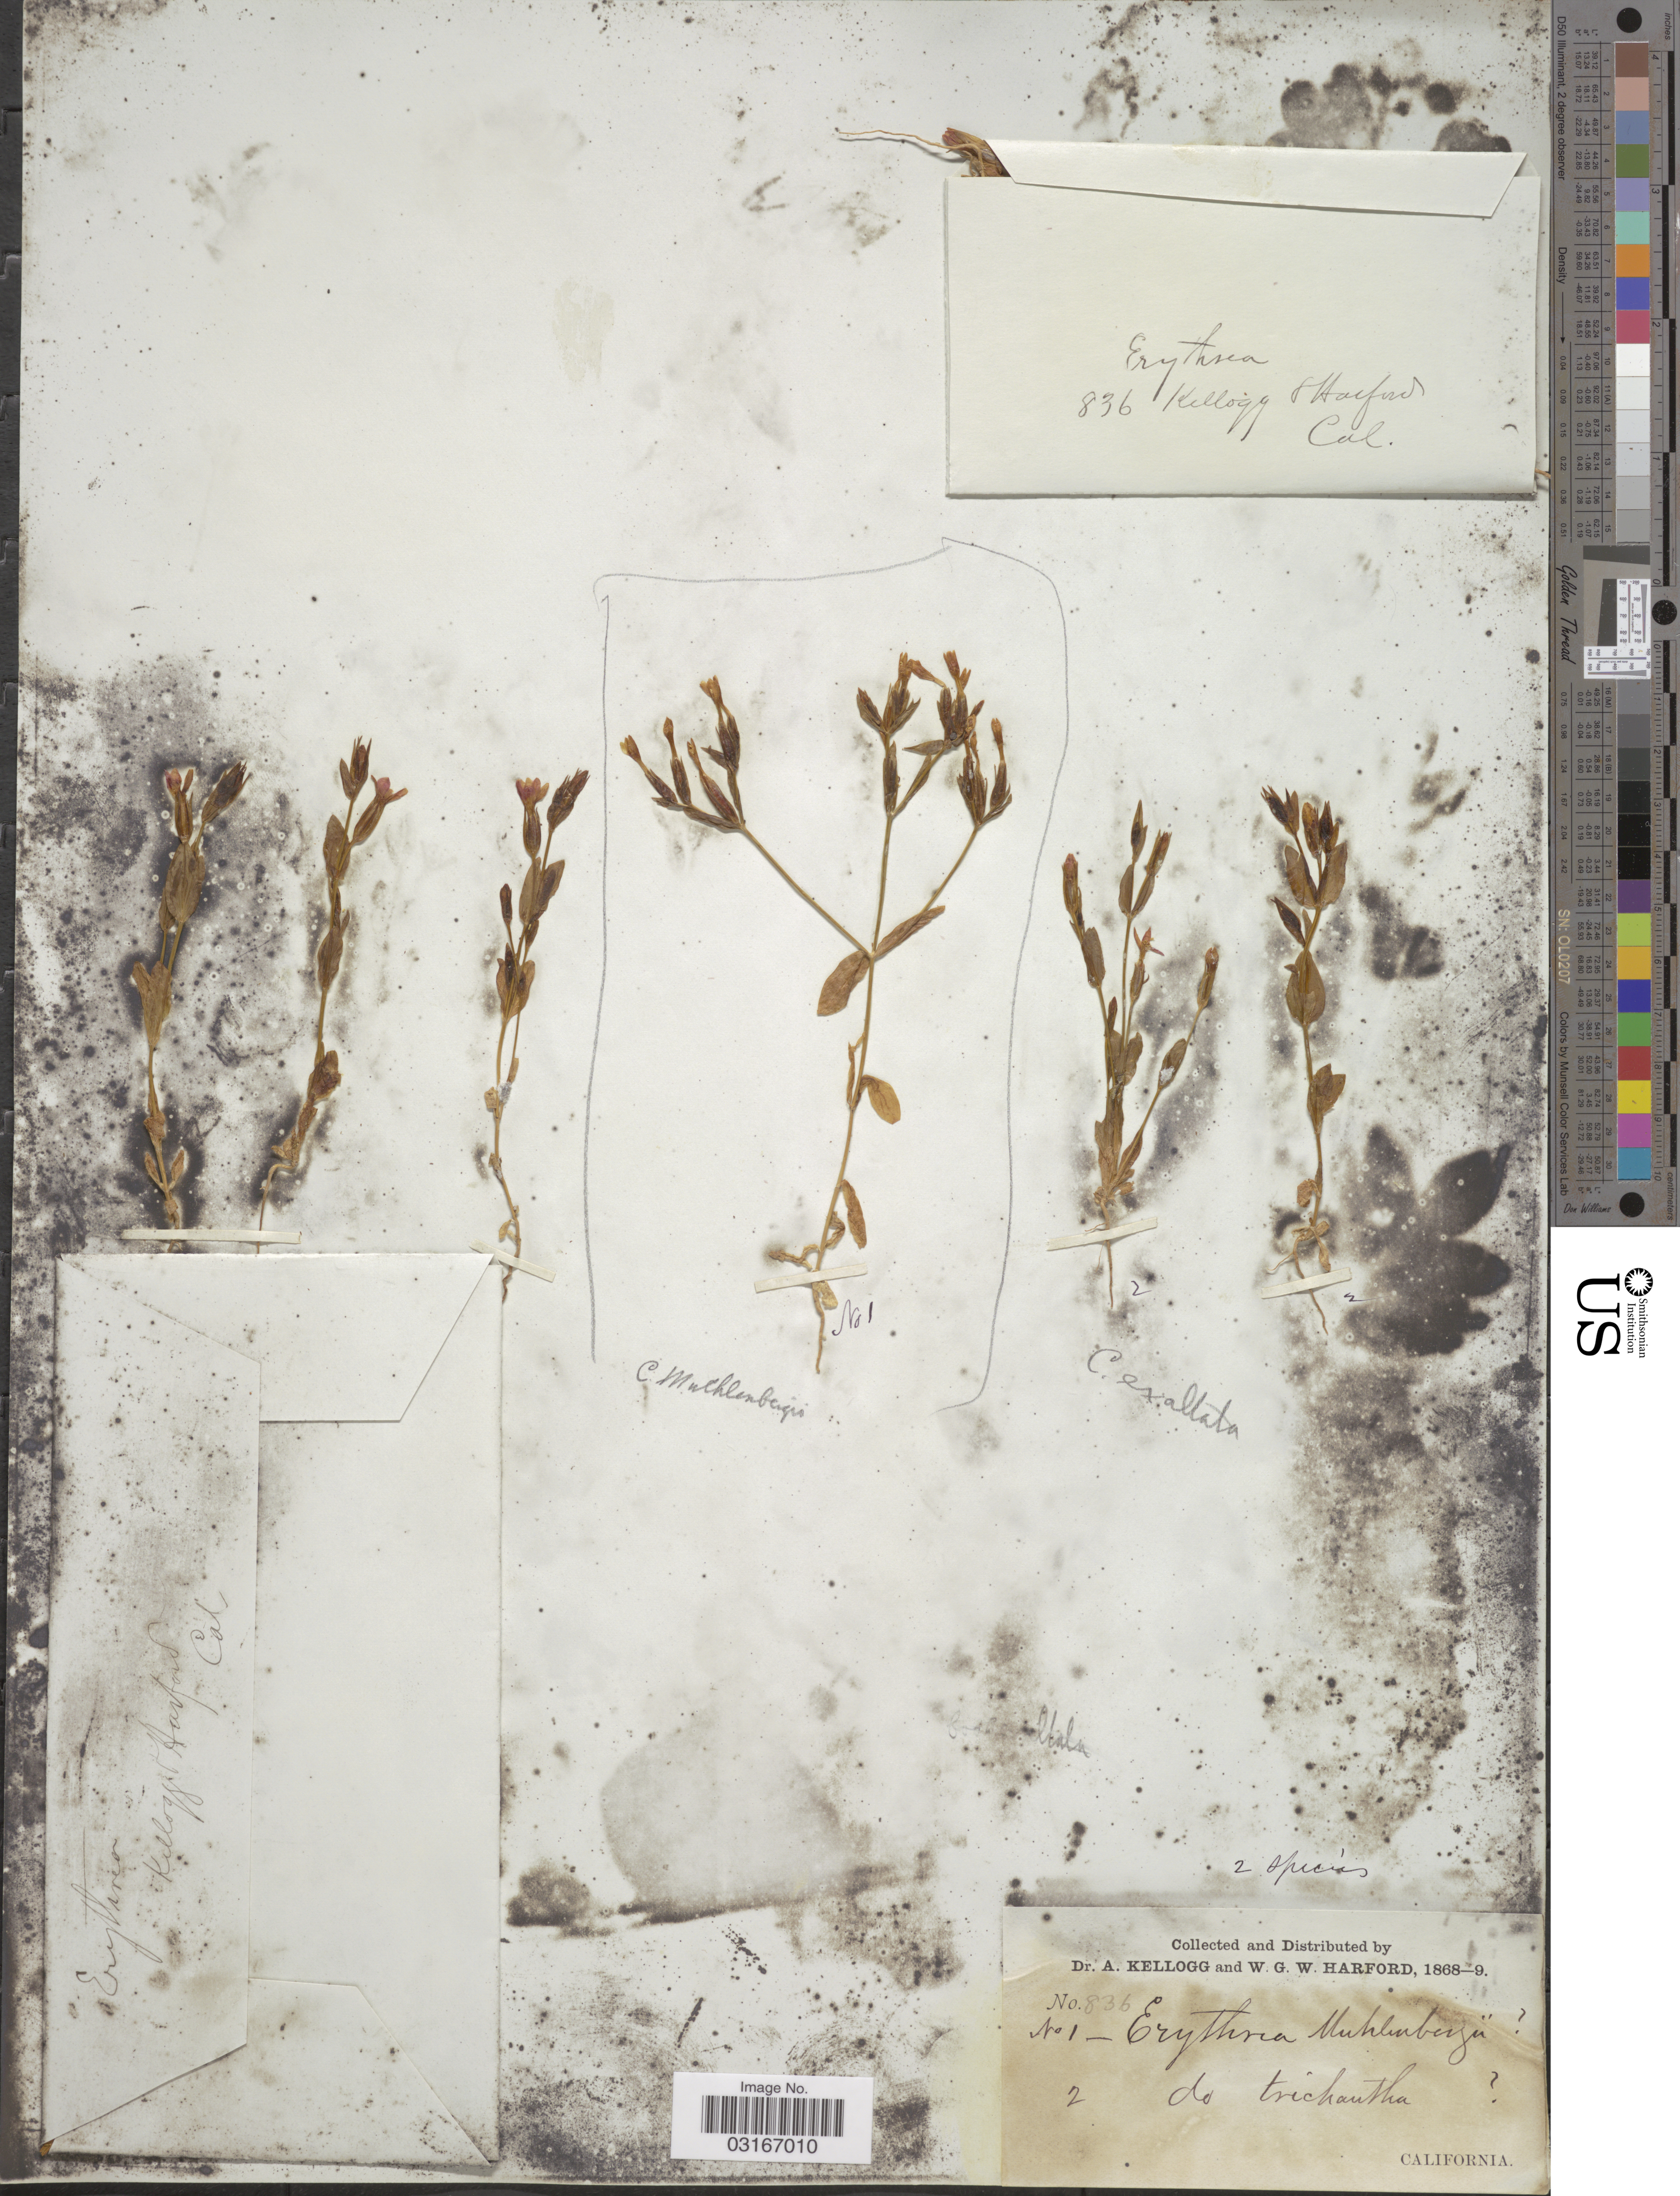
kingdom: Plantae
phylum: Tracheophyta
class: Magnoliopsida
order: Gentianales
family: Gentianaceae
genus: Centaurium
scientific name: Centaurium muehlenbergii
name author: (Griseb.) W. Wight ex Piper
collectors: A. Kellogg & W. G. W. Harford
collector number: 836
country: United States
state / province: California